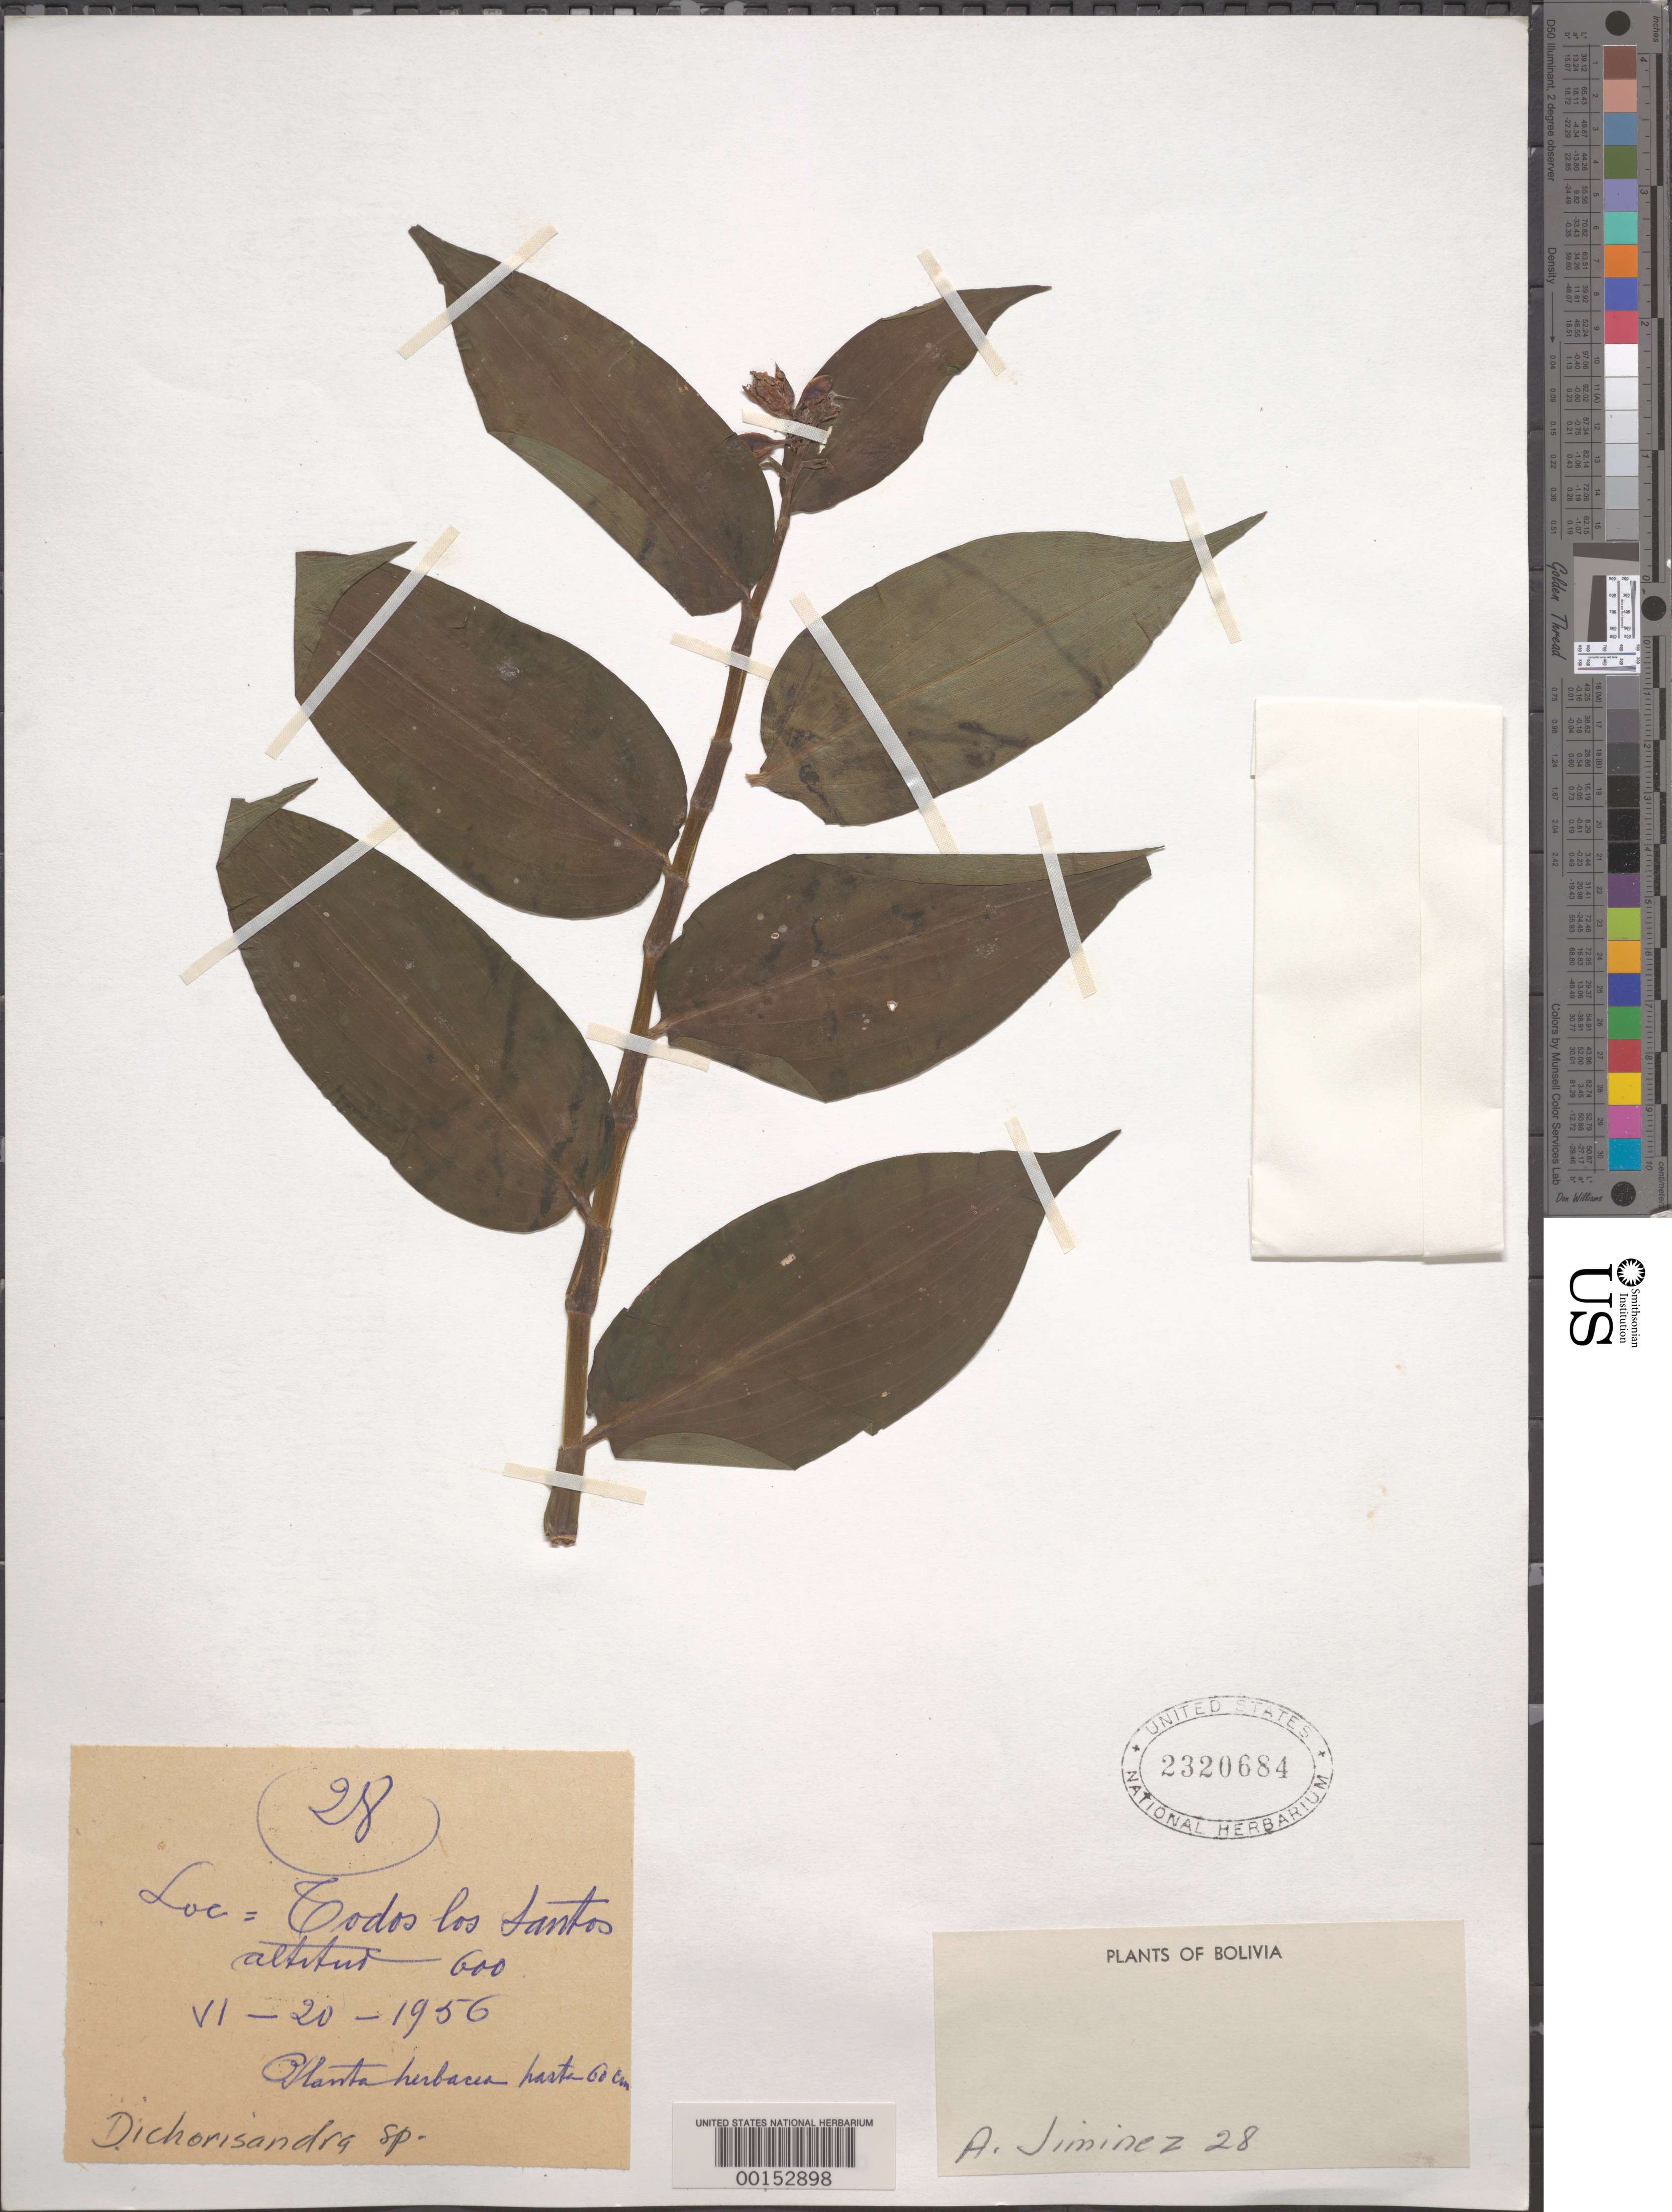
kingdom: Plantae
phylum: Tracheophyta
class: Liliopsida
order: Commelinales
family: Commelinaceae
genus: Dichorisandra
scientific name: Dichorisandra sp.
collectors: A. Jimenez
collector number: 28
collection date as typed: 20 Jun 1956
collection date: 1956-06-20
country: Bolivia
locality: Codos los Santos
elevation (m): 600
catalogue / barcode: US 2320684